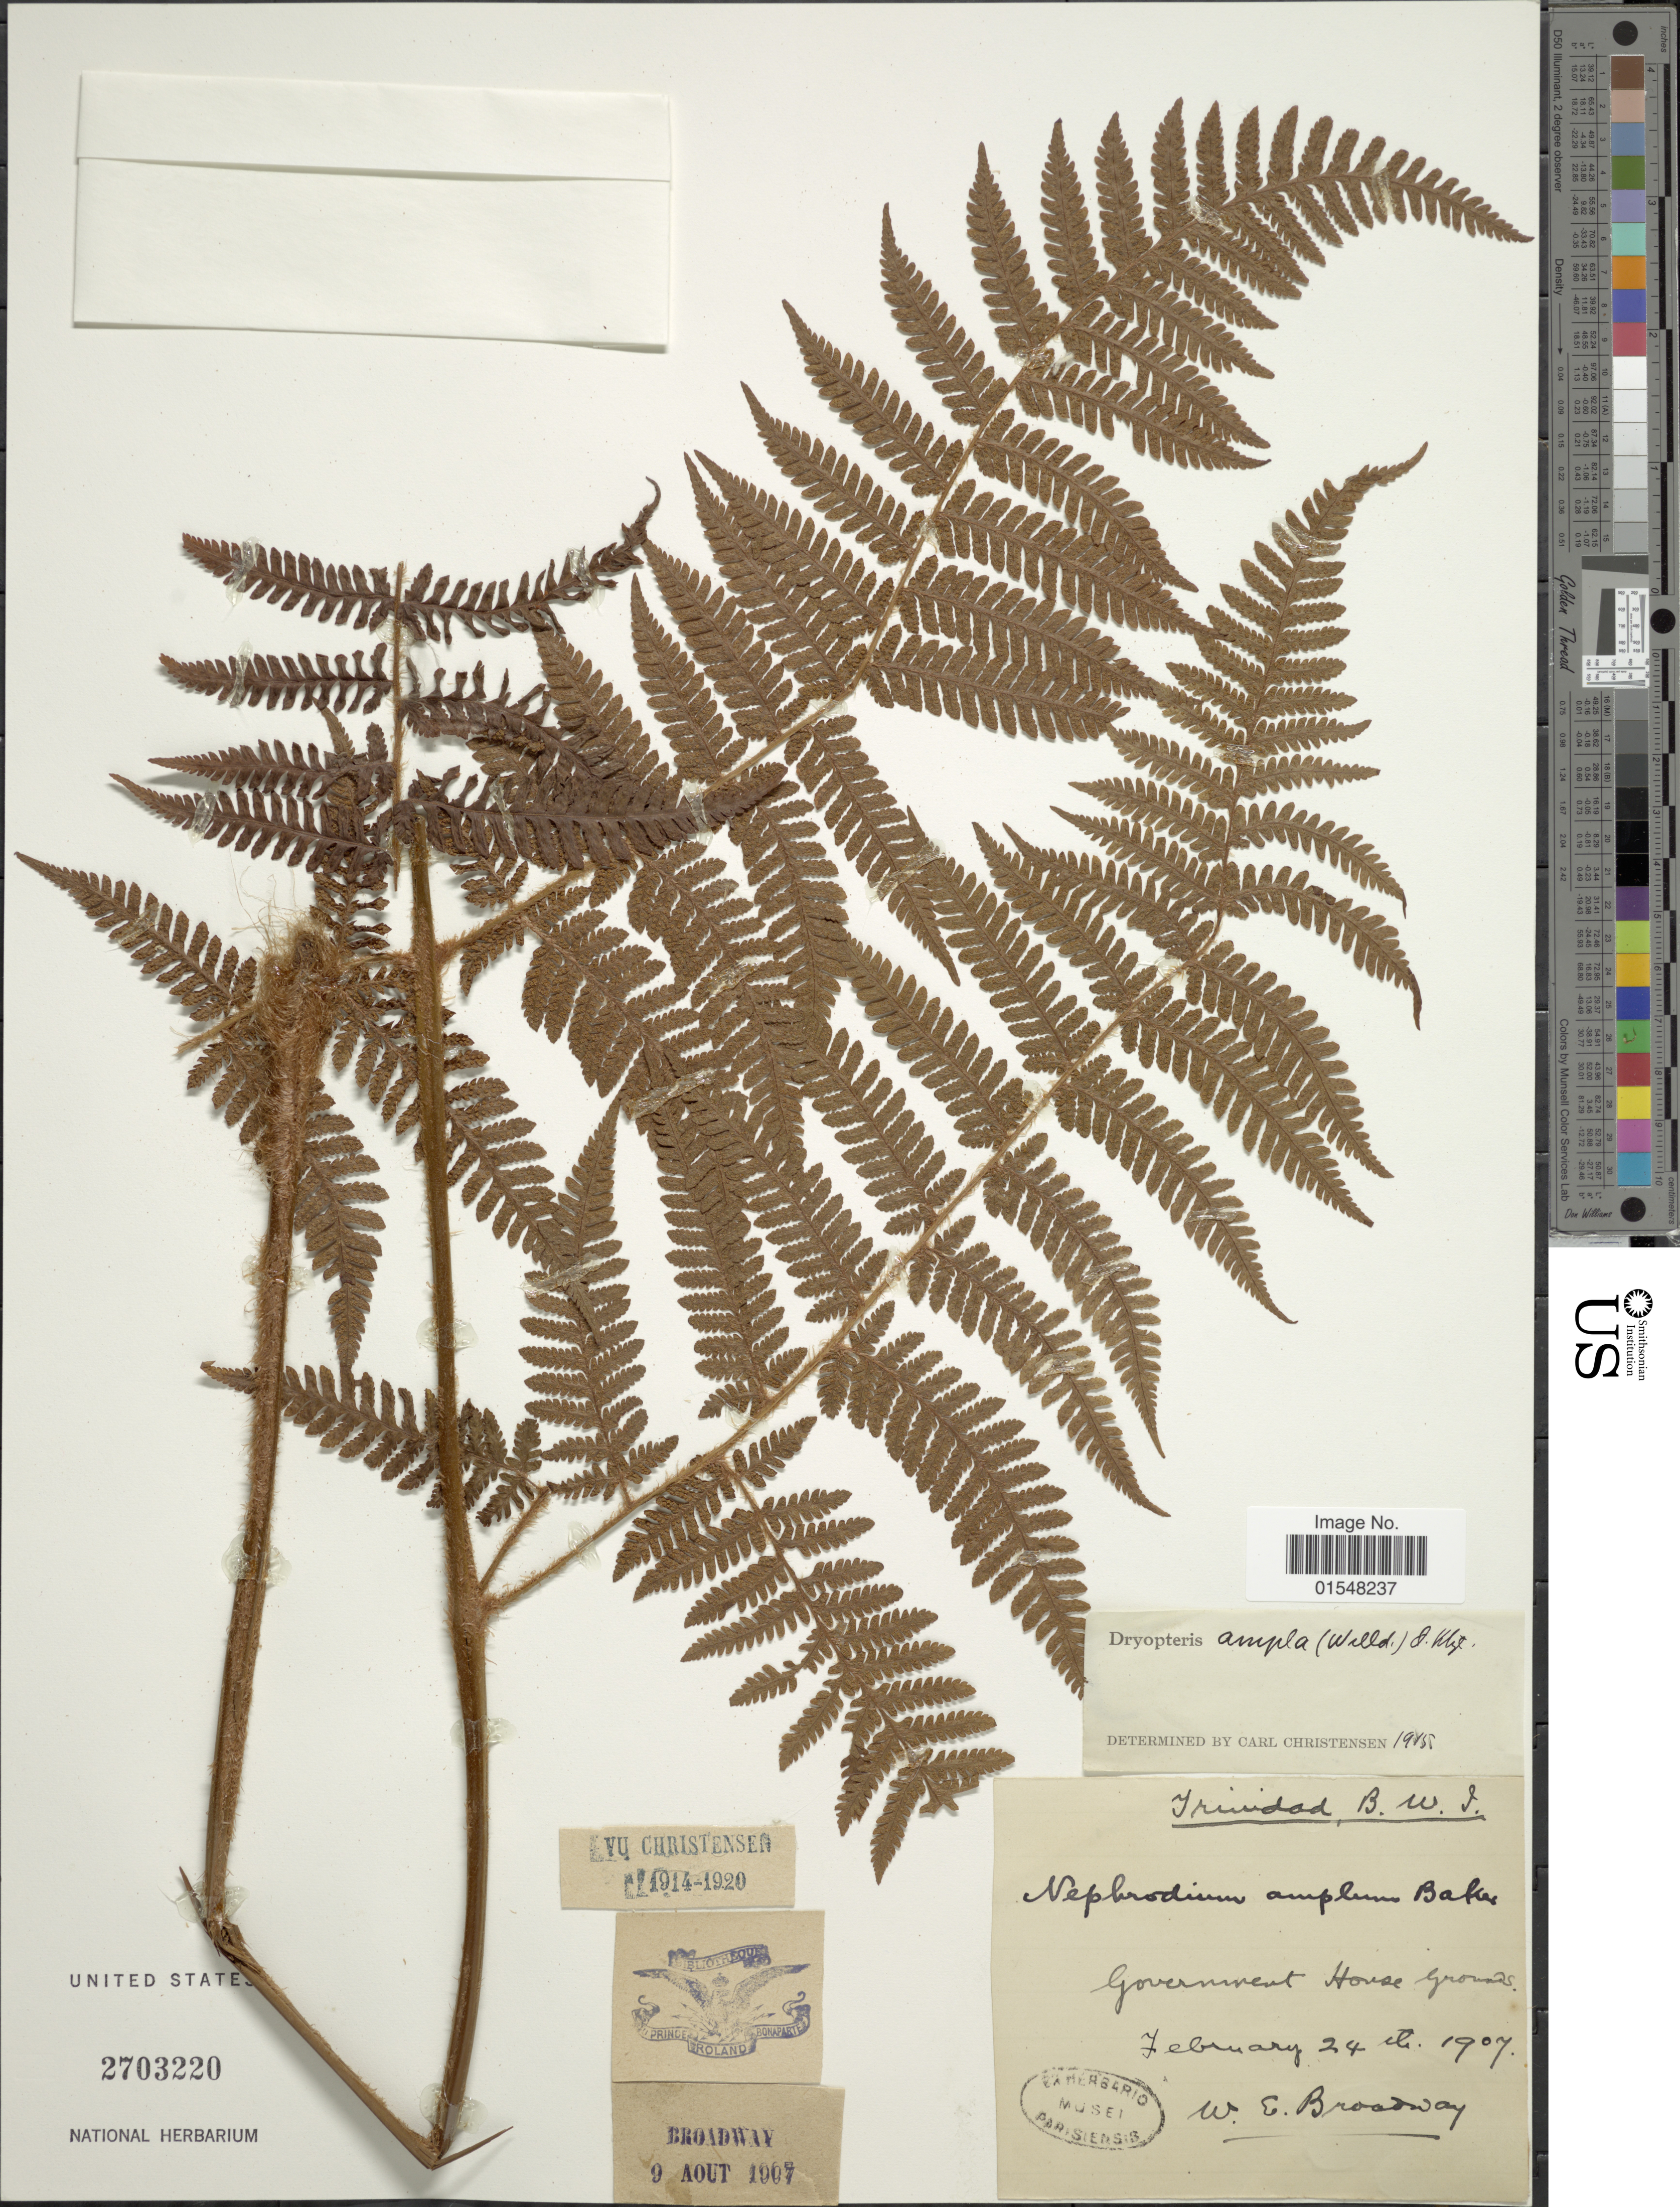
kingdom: Plantae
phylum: Tracheophyta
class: Polypodiopsida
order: Polypodiales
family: Dryopteridaceae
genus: Ctenitis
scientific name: Ctenitis sloanei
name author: (Poepp. ex Spreng.) C.V. Morton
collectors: W. E. Broadway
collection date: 1907-02-24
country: Trinidad and Tobago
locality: British West Indies, Government House Grounds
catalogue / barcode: US 2703220